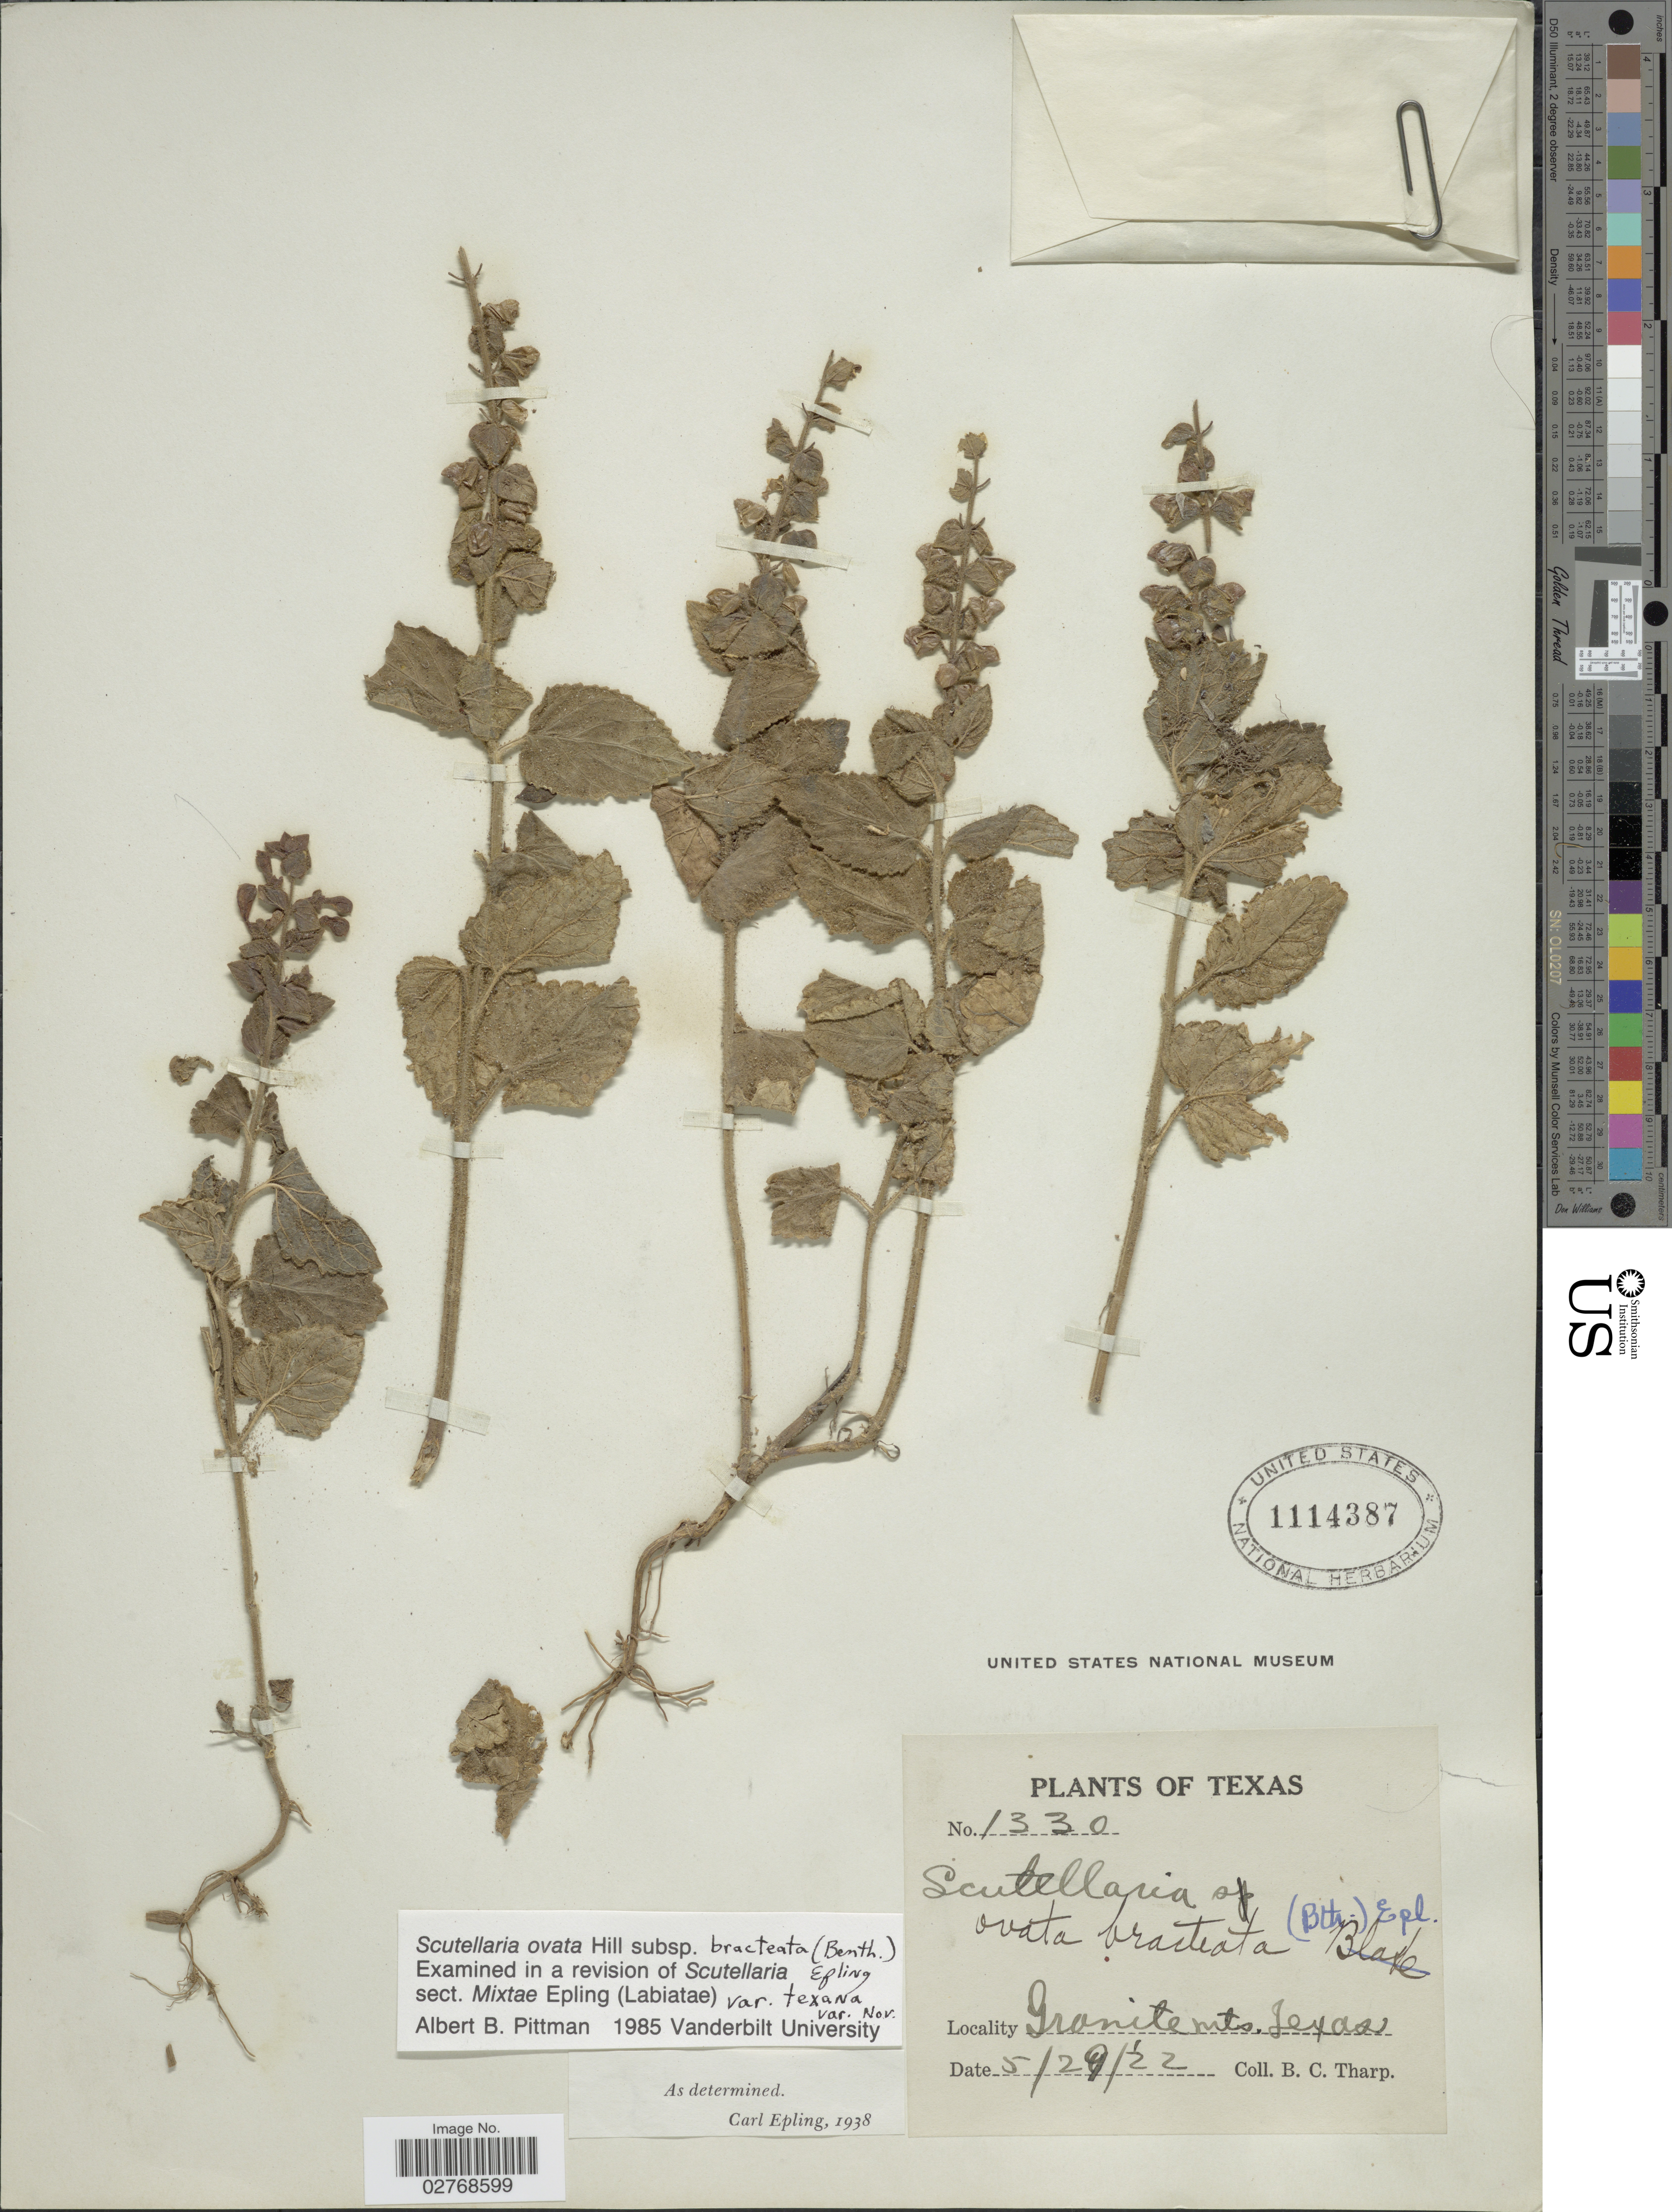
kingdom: Plantae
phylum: Tracheophyta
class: Magnoliopsida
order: Lamiales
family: Lamiaceae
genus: Scutellaria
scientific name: Scutellaria ovata subsp. bracteata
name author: (Benth.) Epling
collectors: B. C. Tharp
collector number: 1330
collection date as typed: Transcribed d/m/y: 29/5/22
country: United States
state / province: Texas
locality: Granite Mts.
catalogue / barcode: US 1114387